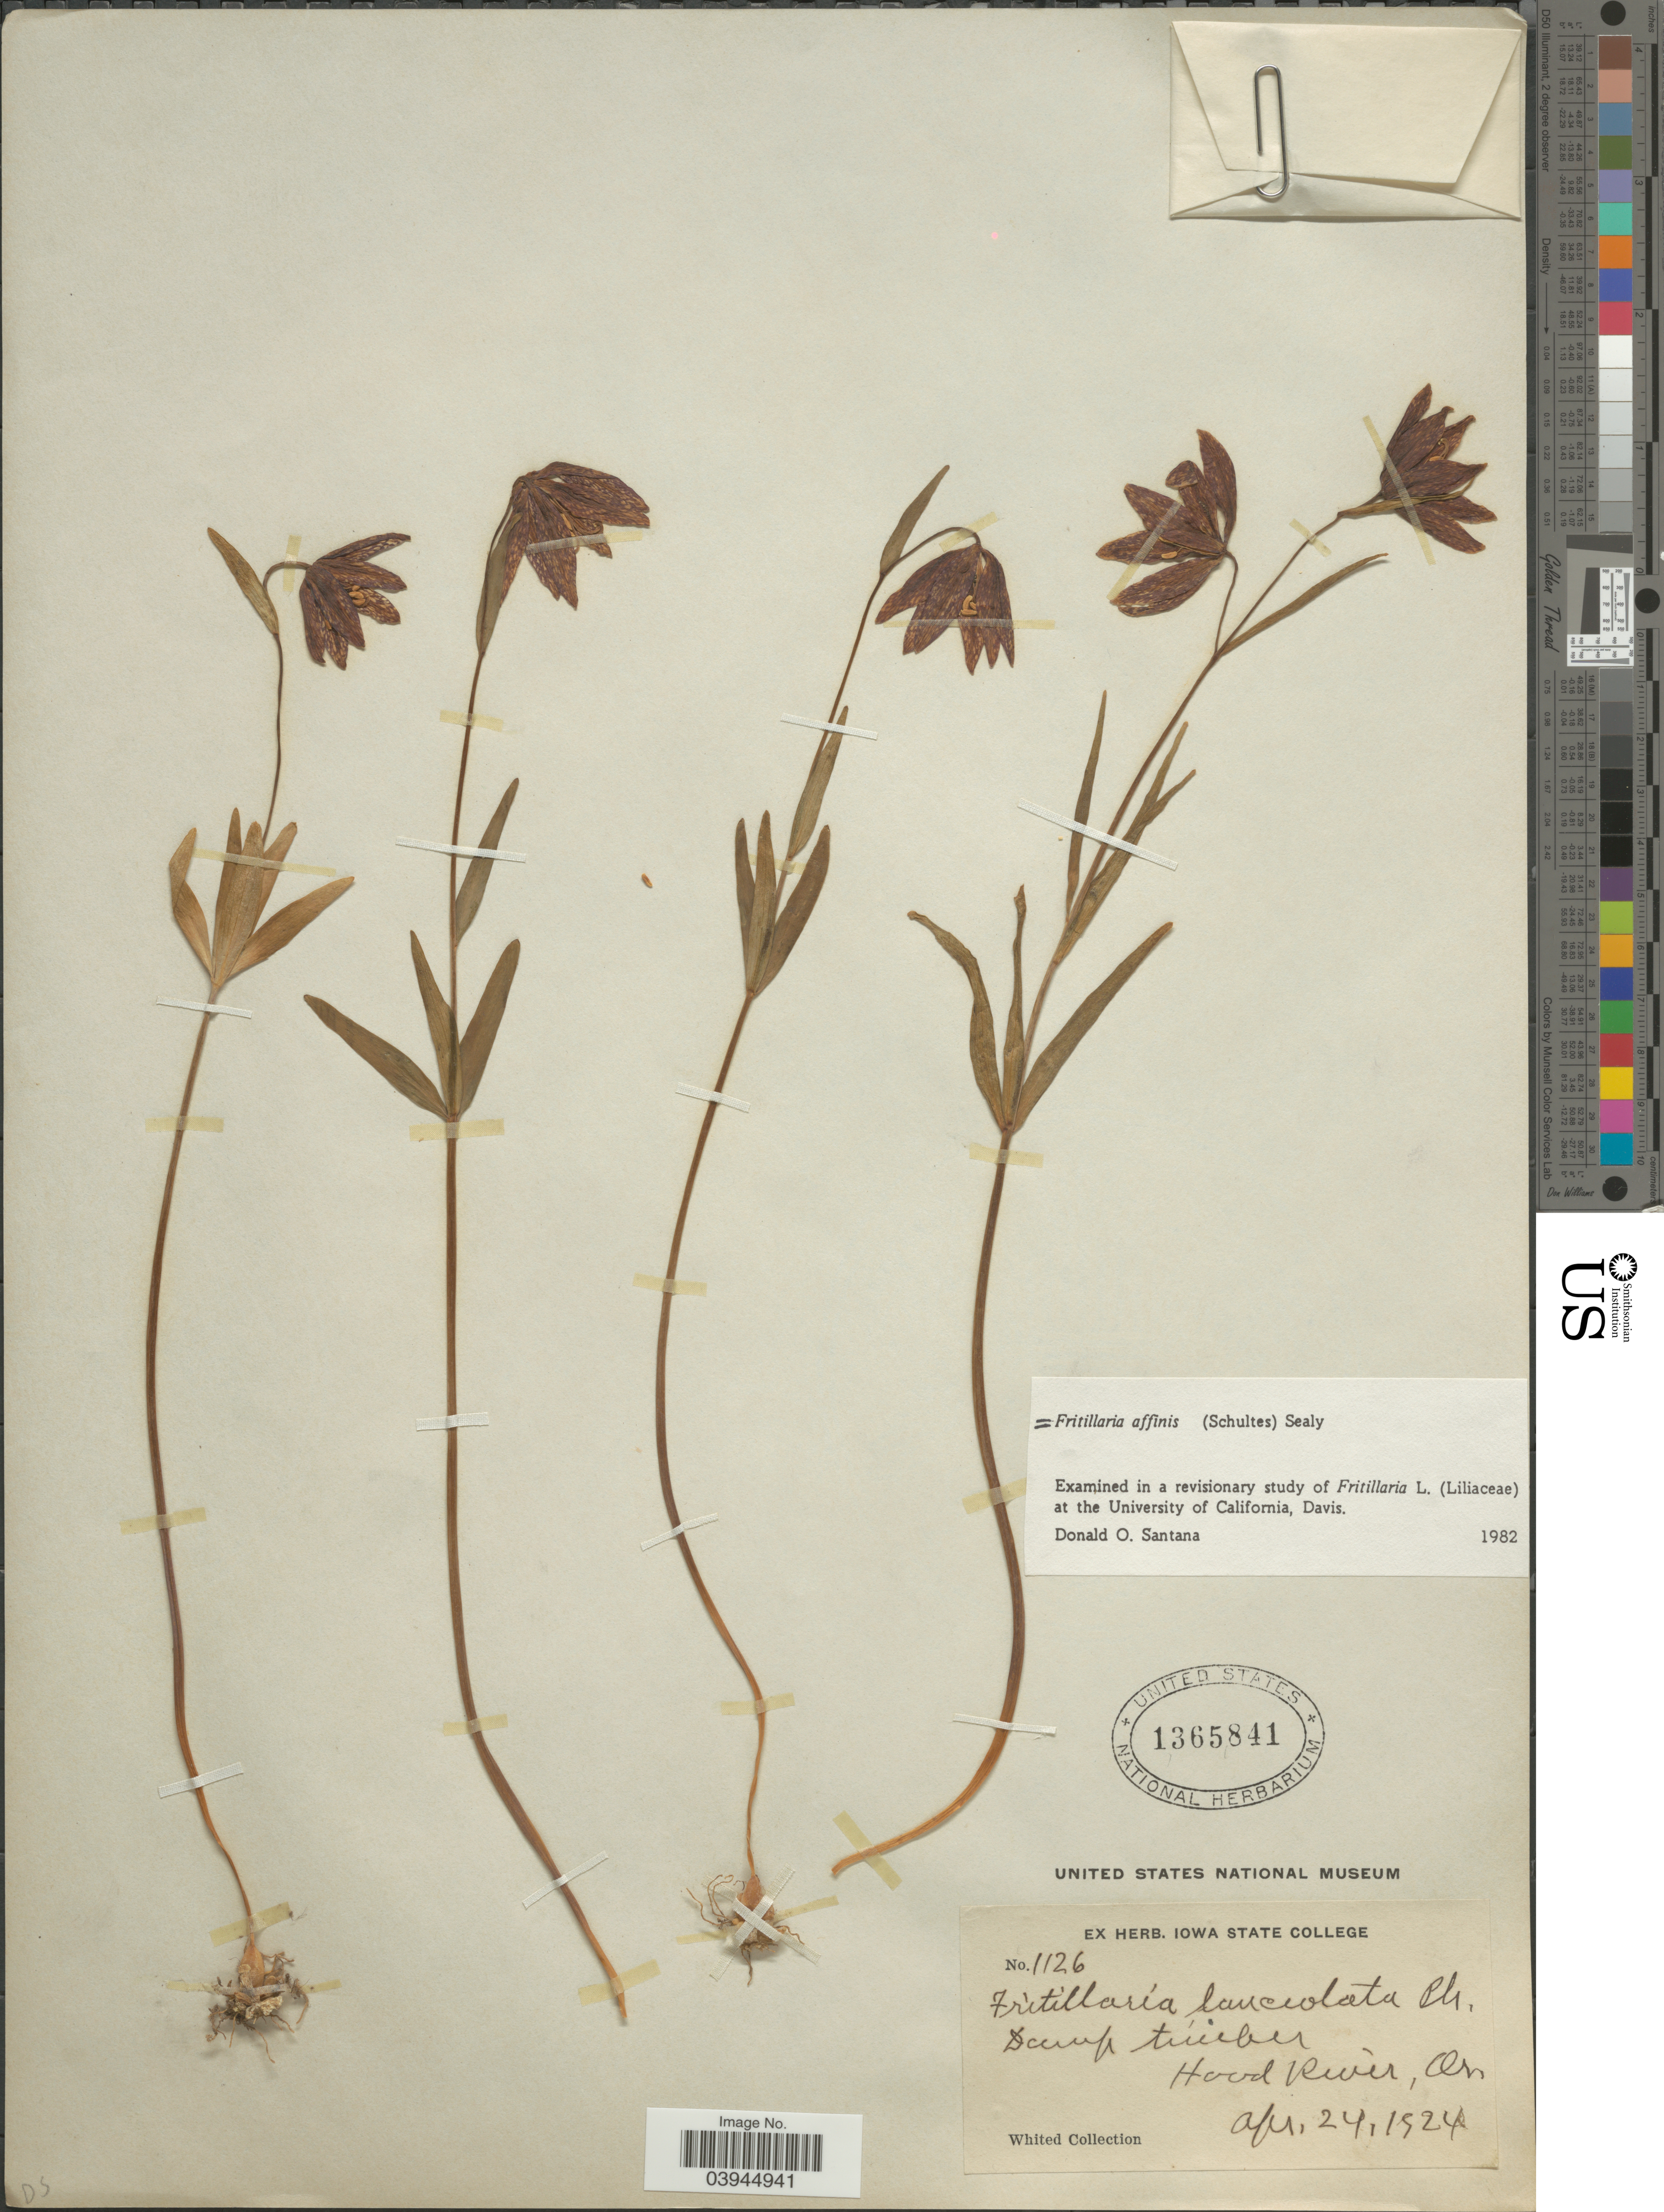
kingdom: Plantae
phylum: Tracheophyta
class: Liliopsida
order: Liliales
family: Liliaceae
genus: Fritillaria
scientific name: Fritillaria affinis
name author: (Schult. & Schult. f.) Sealy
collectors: K. Whited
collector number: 1126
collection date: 1924-04-24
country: United States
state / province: Oregon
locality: Hood River.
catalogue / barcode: US 1365841